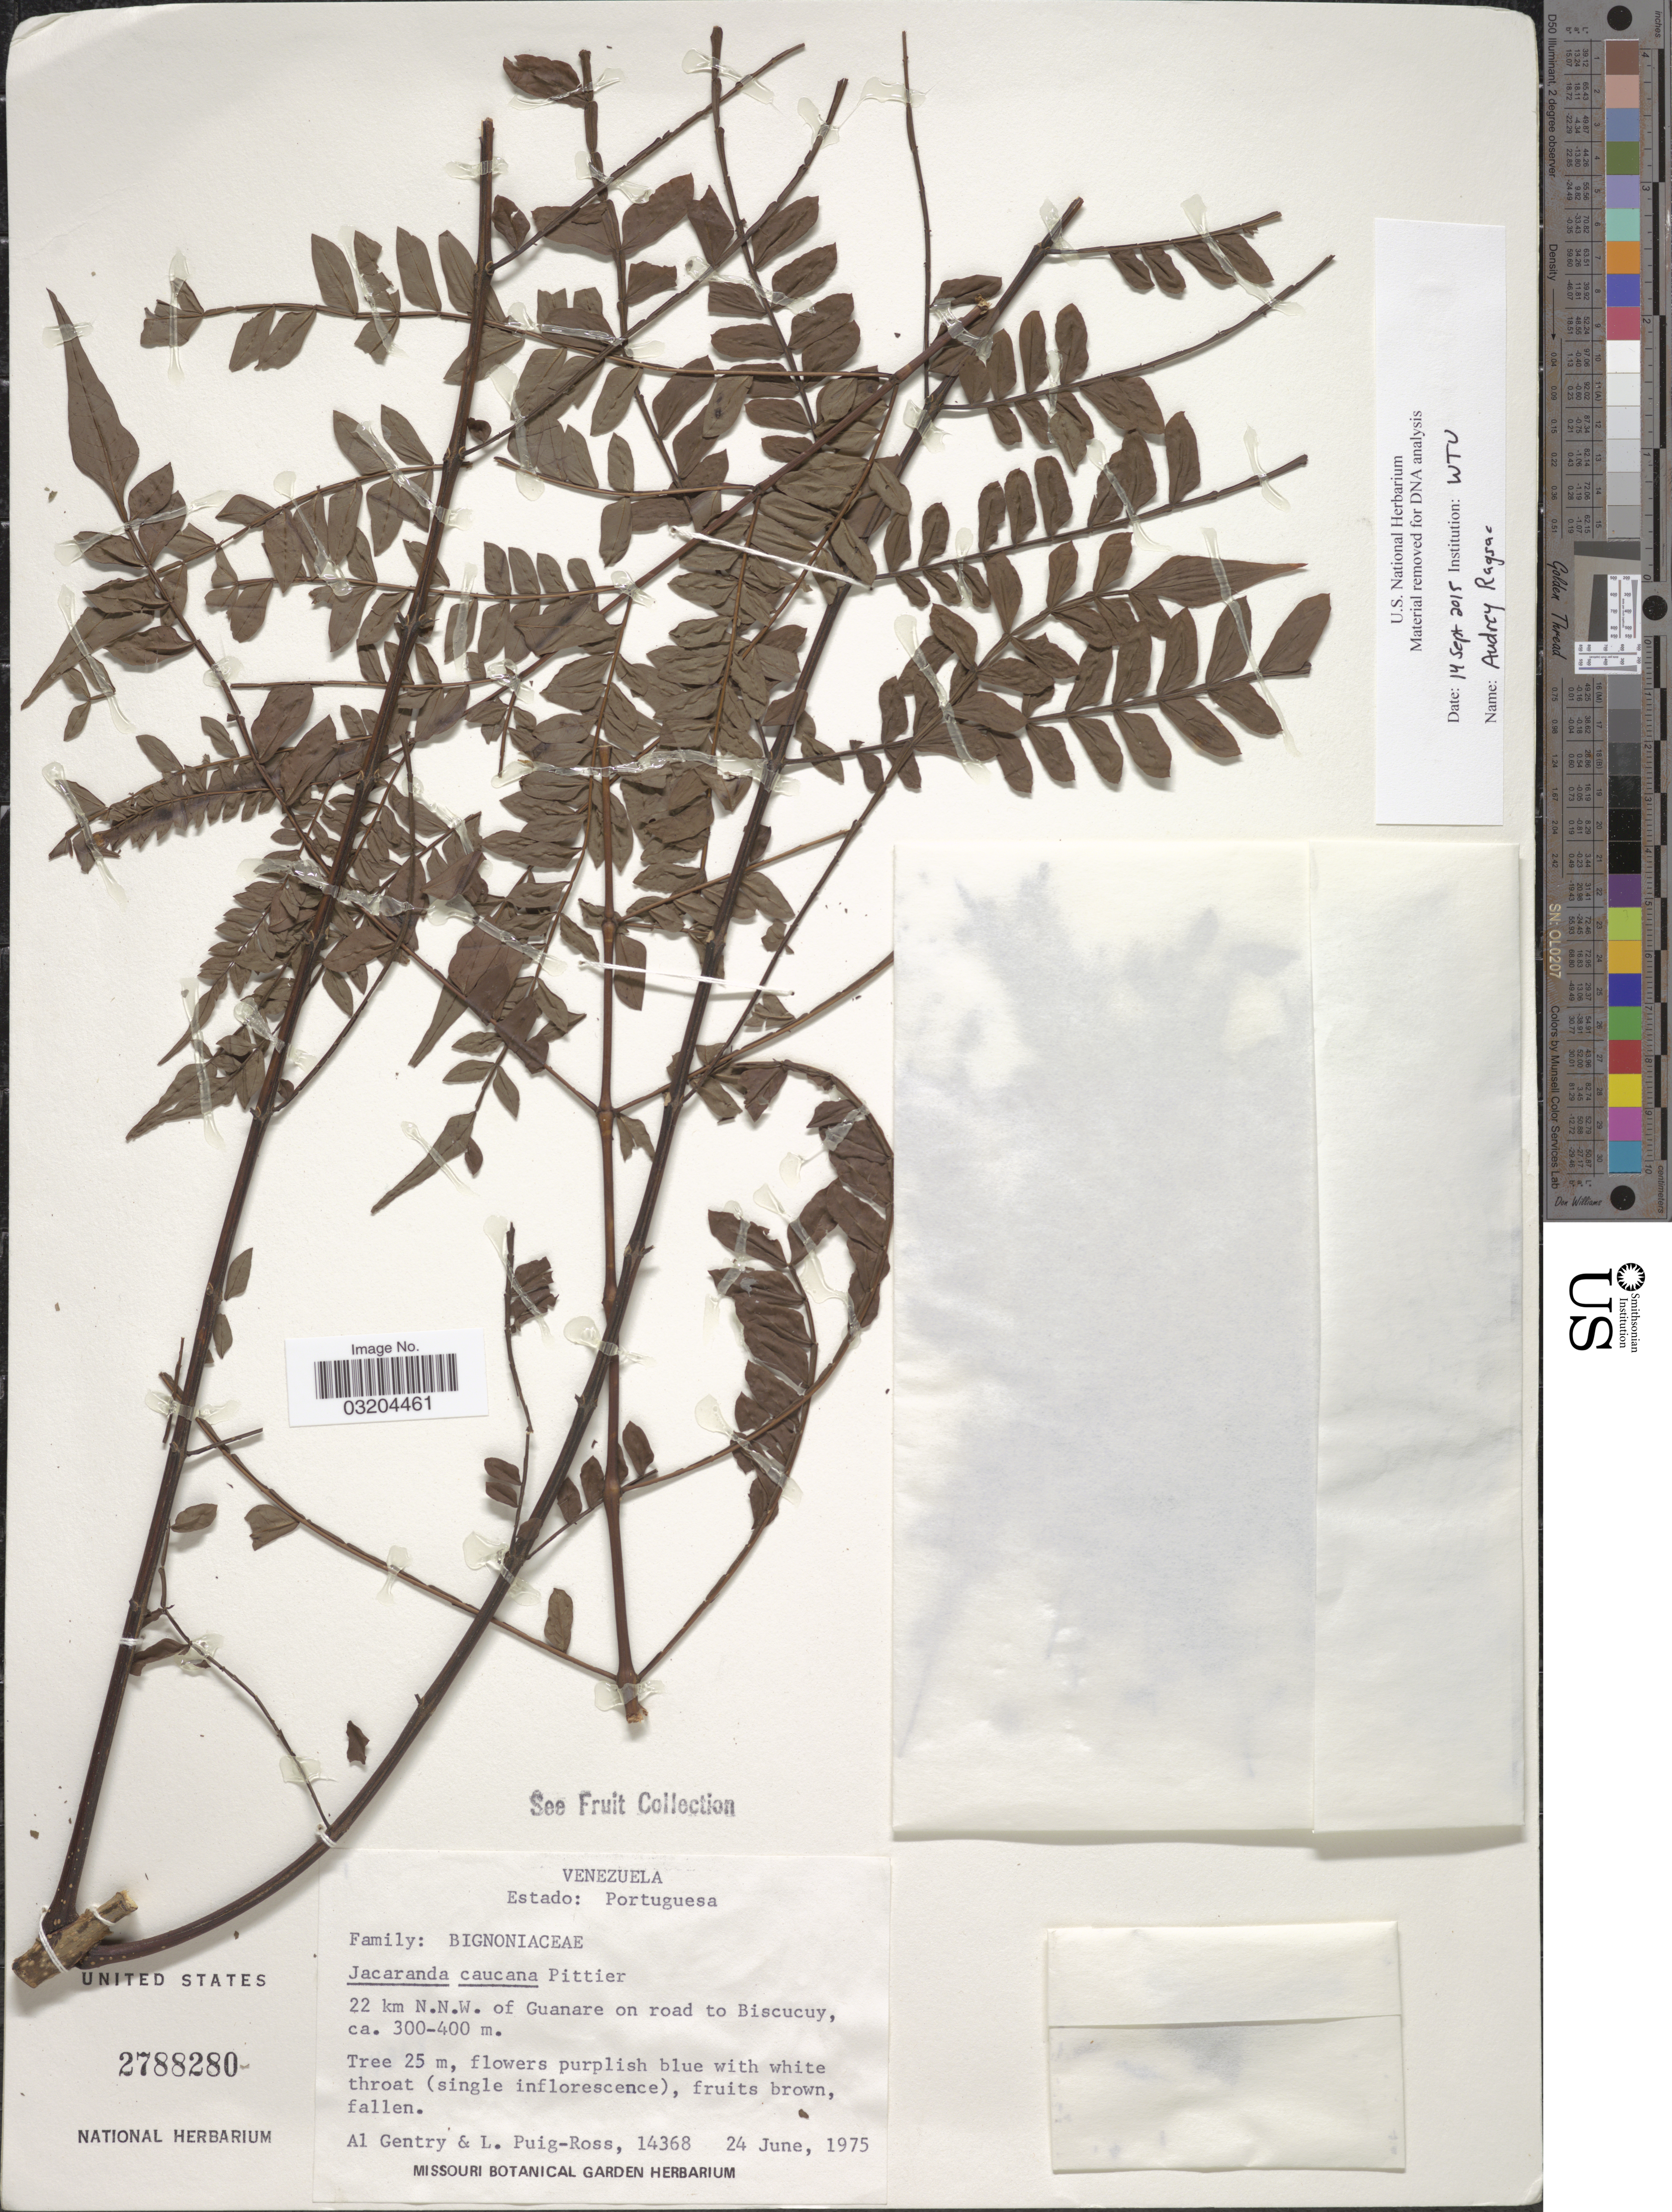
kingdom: Plantae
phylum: Tracheophyta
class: Magnoliopsida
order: Lamiales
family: Bignoniaceae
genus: Jacaranda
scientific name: Jacaranda caucana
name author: Pittier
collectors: A. H. Gentry & L. Puig-Ross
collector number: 14368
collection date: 1975-06-24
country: Venezuela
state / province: Portuguesa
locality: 22 km N.N.W. of Guanare on road to Biscucuy.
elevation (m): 300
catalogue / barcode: US 2788280